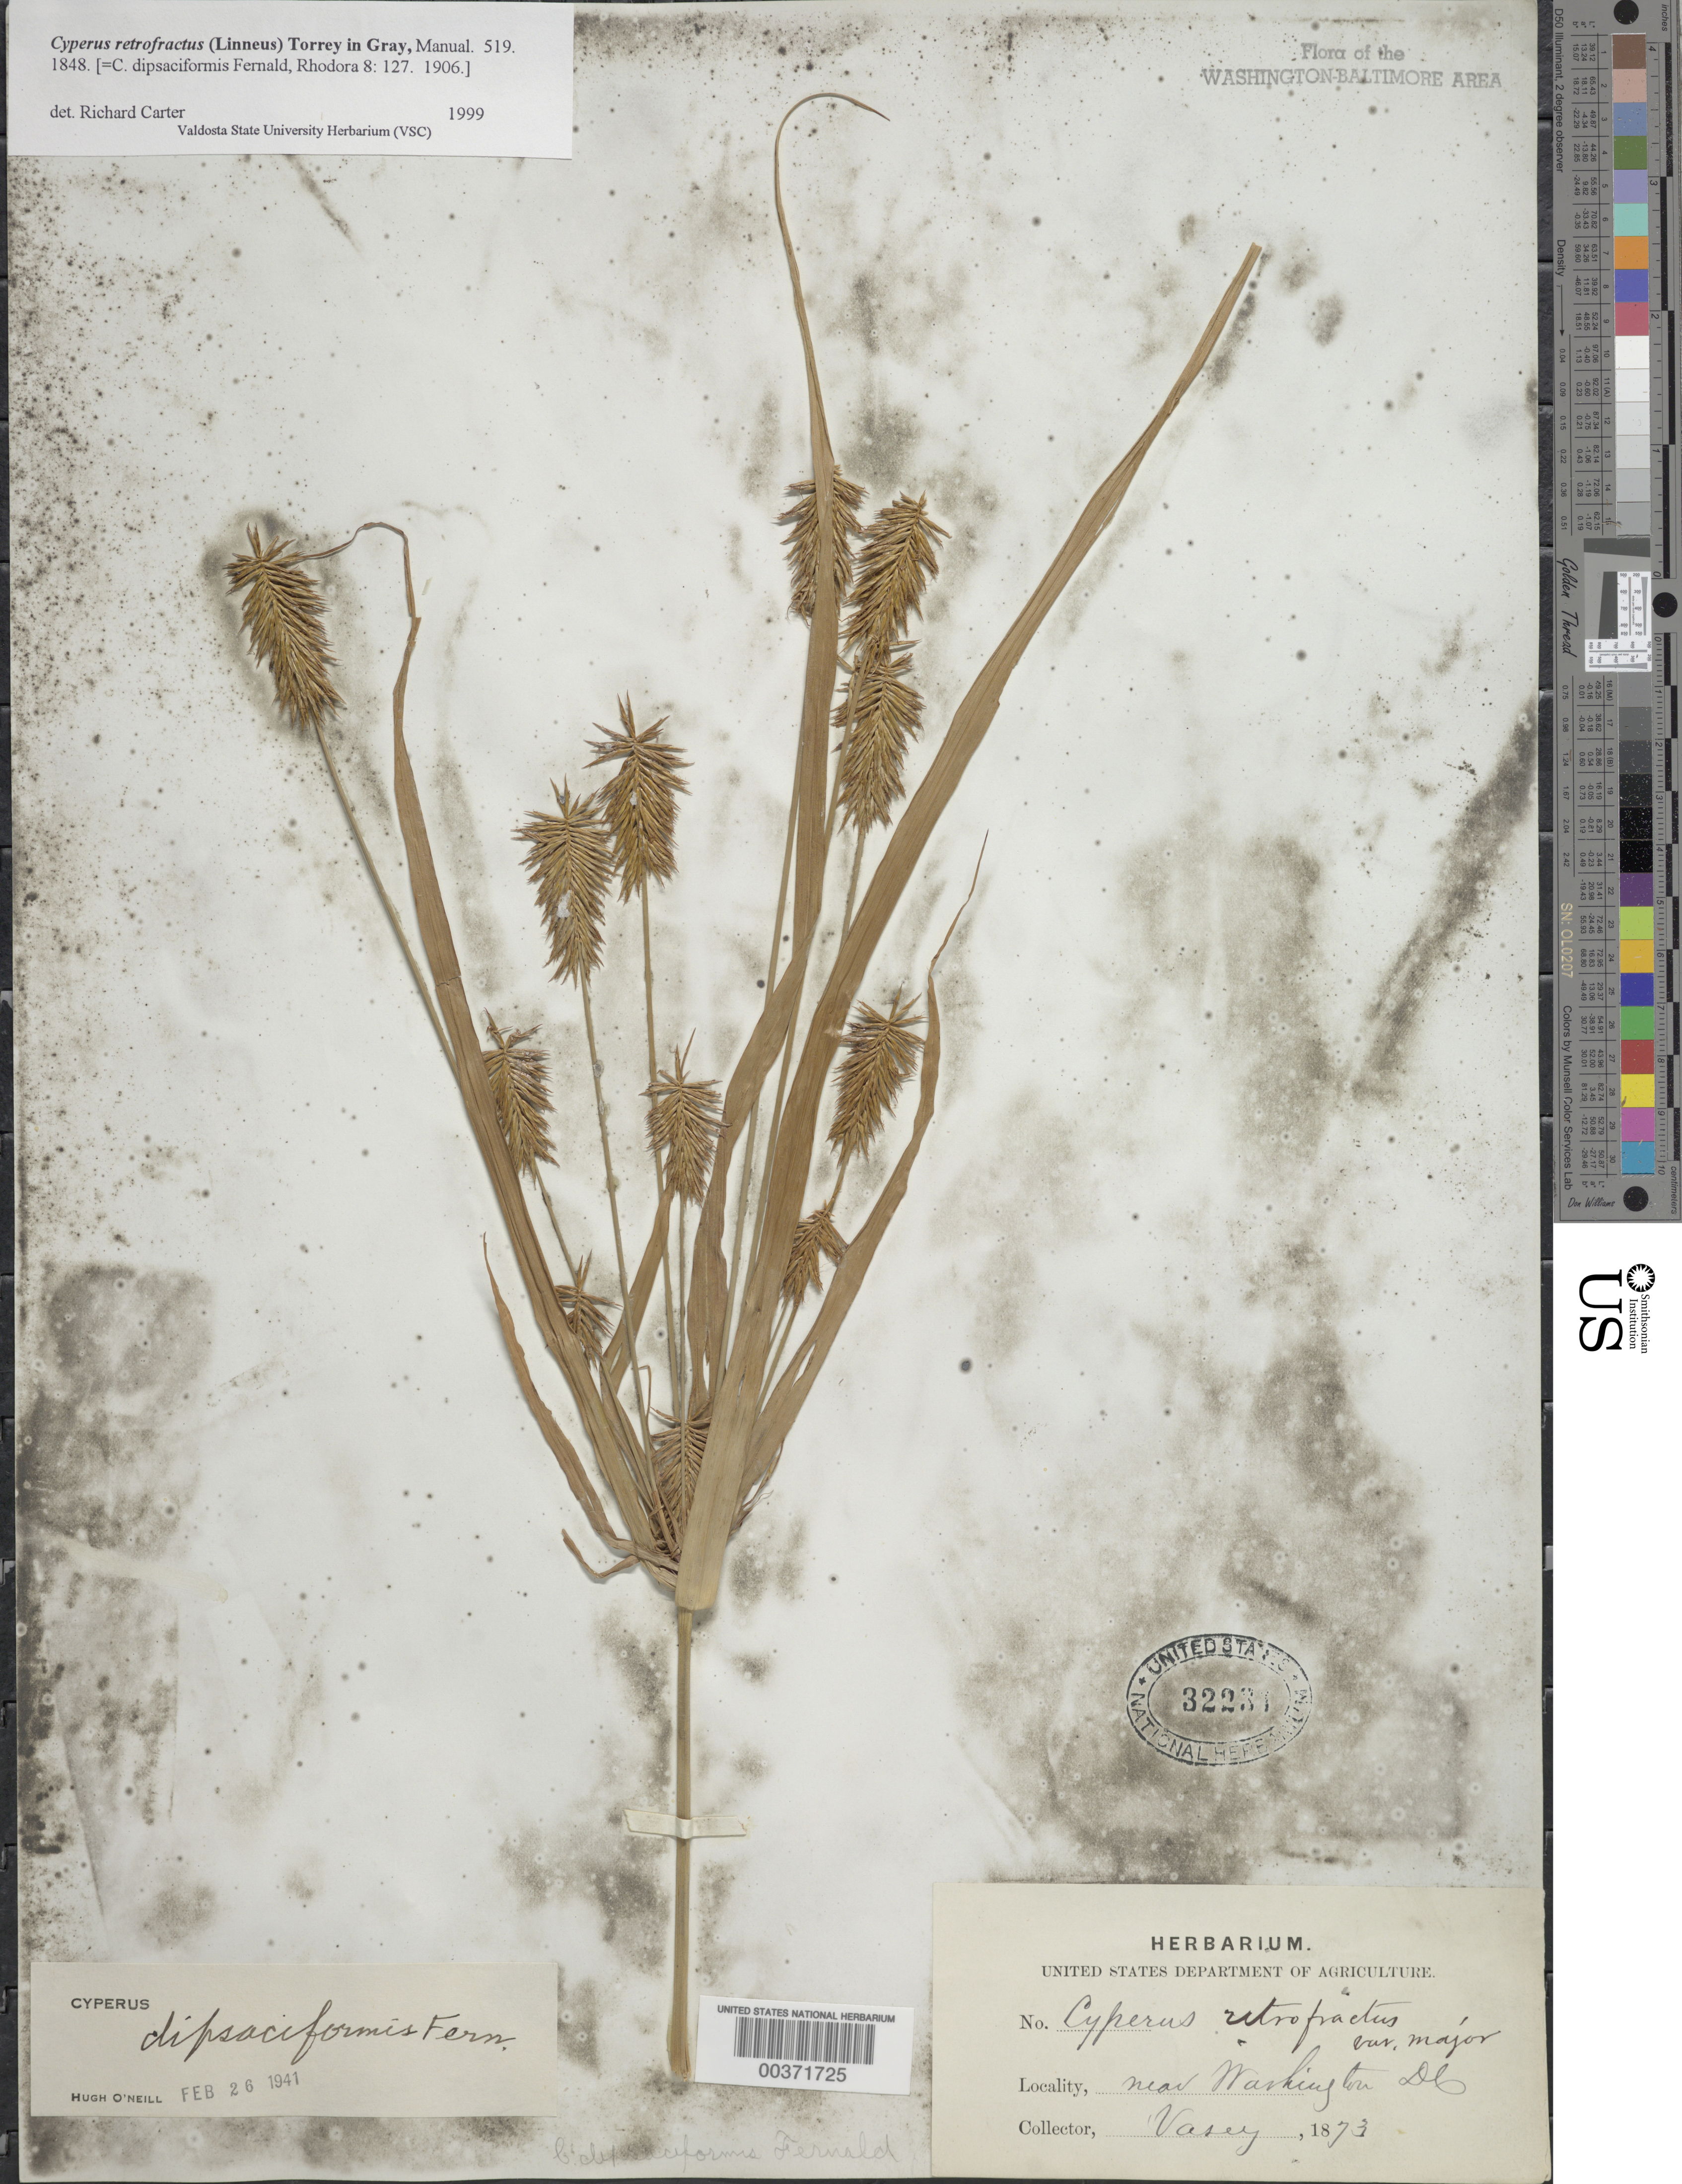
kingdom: Plantae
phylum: Tracheophyta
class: Liliopsida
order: Poales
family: Cyperaceae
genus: Cyperus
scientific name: Cyperus retrofractus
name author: (L.) Torr.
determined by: O'Neill, Hugh T.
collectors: G. R. Vasey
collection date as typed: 1873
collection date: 1873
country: United States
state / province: District of Columbia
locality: DC vicinity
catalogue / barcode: US 32231